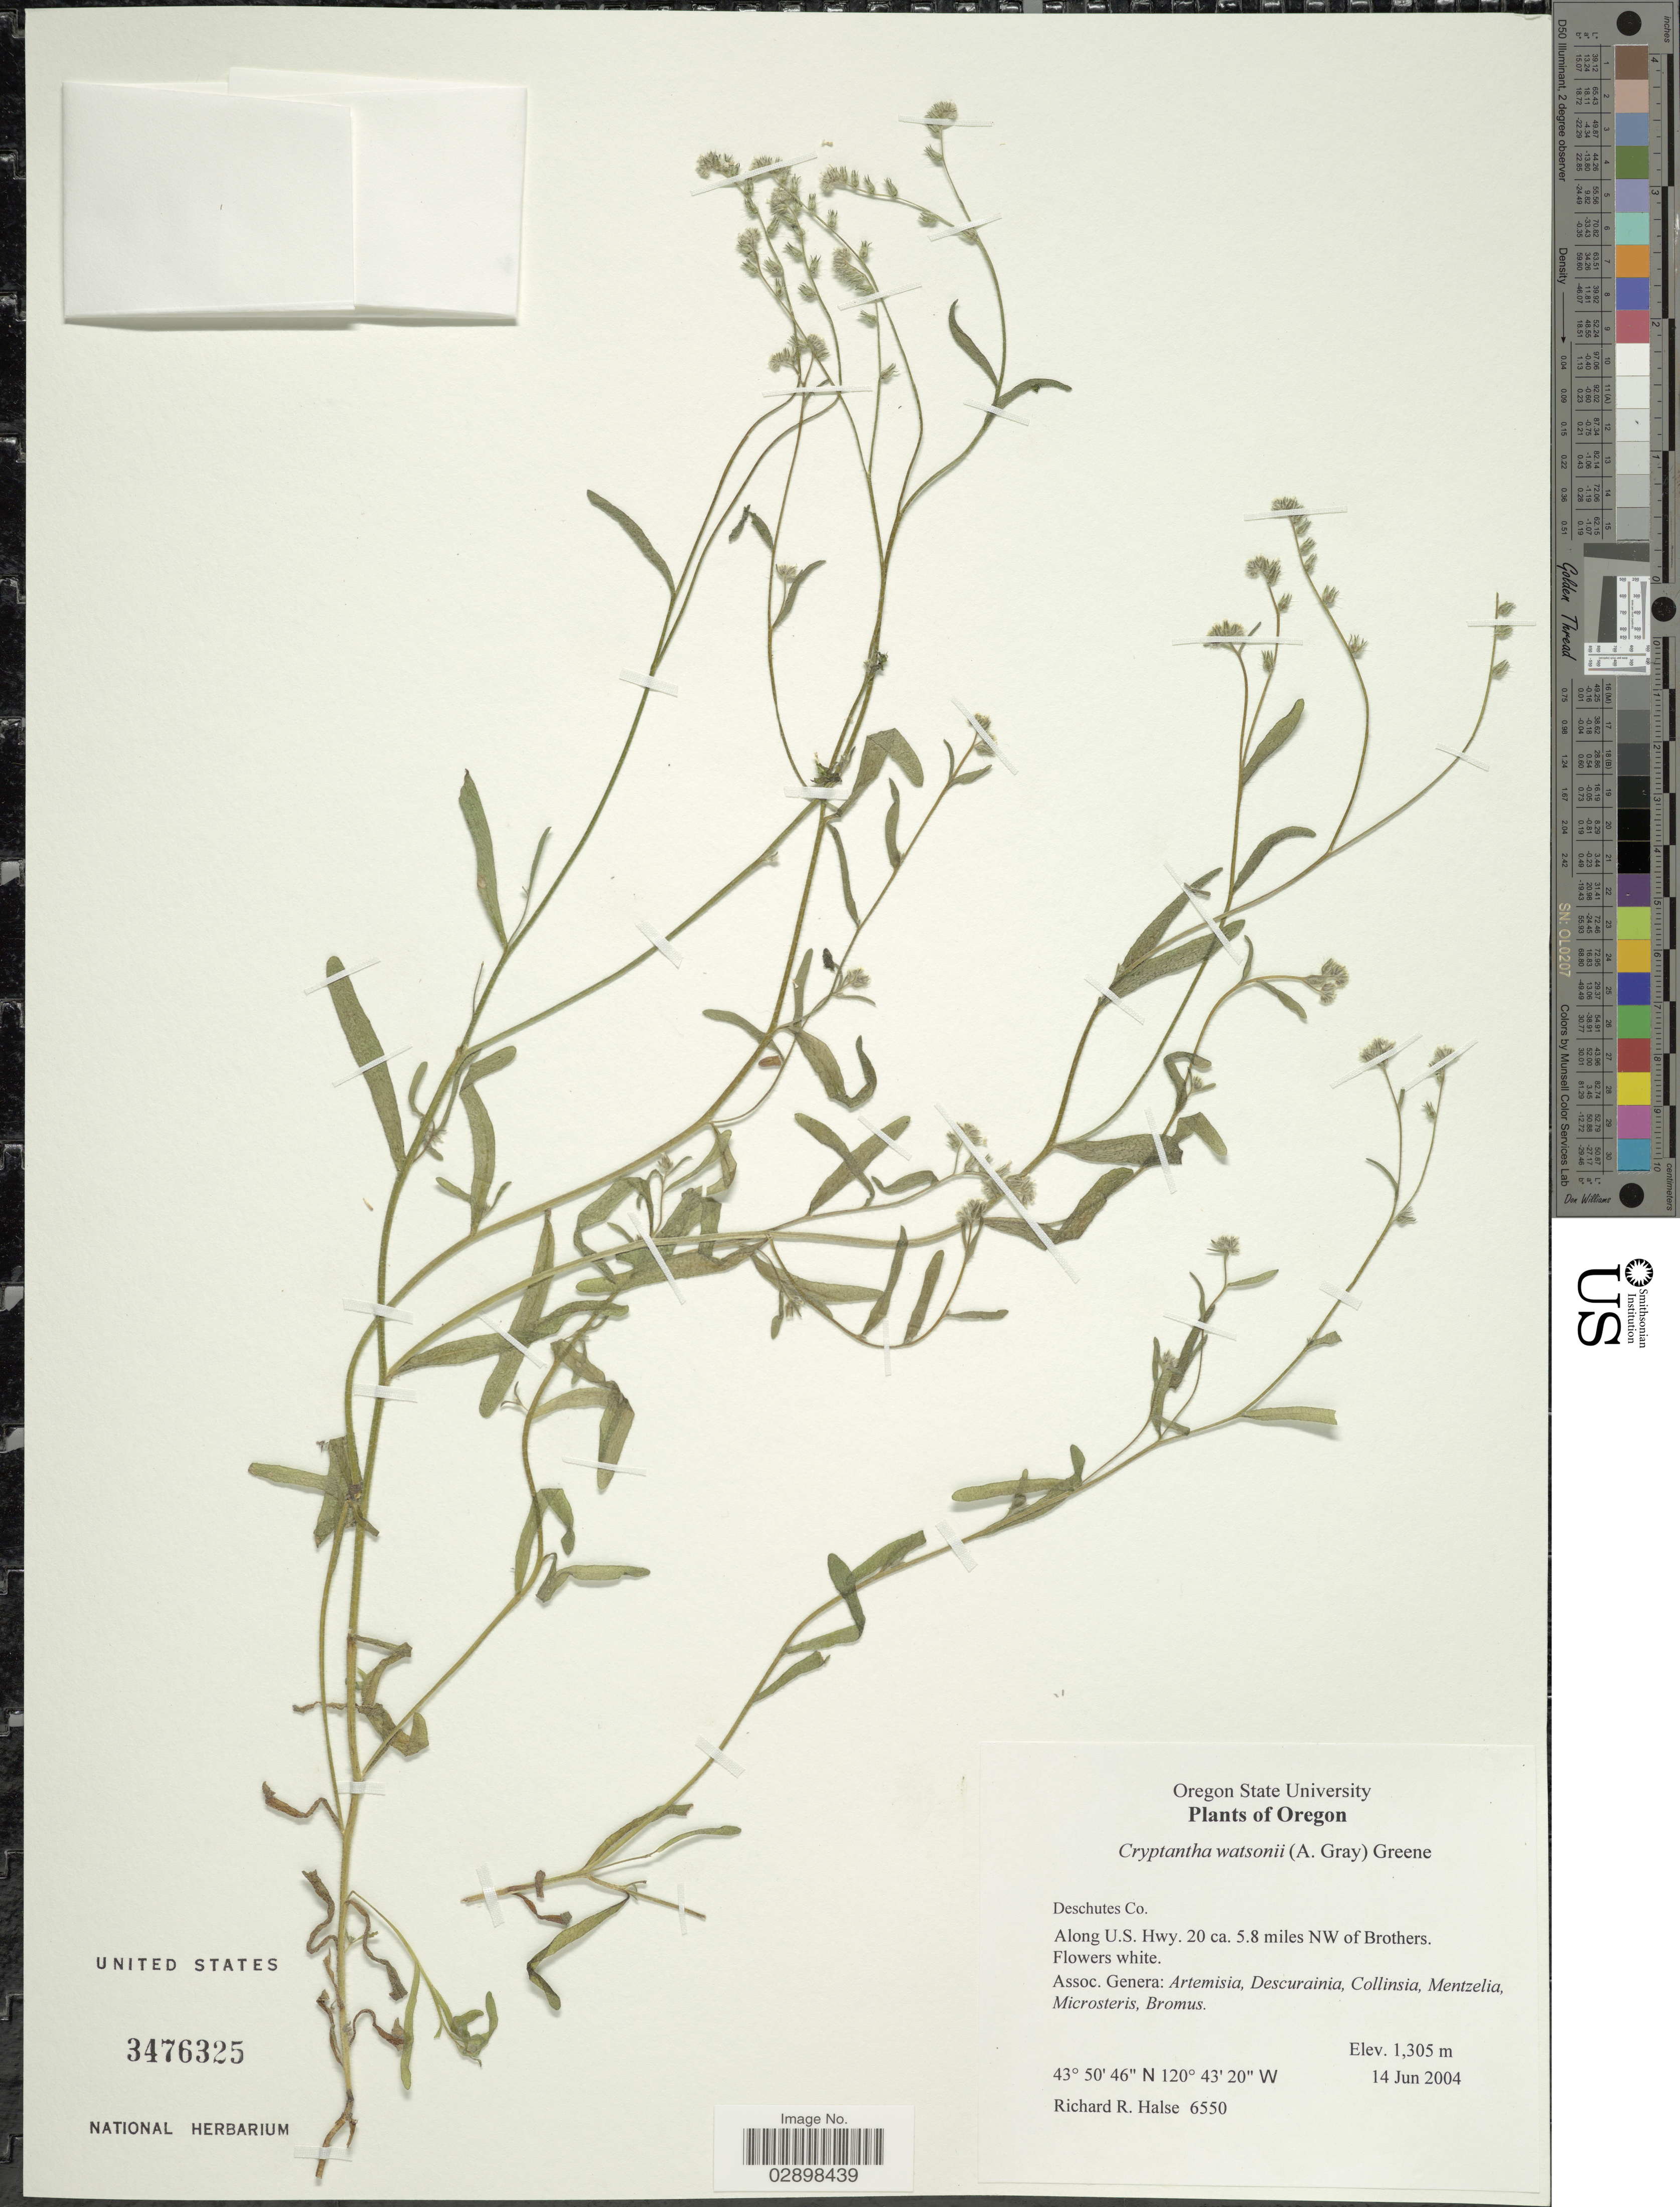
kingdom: Plantae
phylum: Tracheophyta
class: Magnoliopsida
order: Boraginales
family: Boraginaceae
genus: Cryptantha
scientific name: Cryptantha watsonii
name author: (A. Gray) Greene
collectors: R. Halse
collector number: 6550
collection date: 2004-06-14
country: United States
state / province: Oregon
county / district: Deschutes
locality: Deschutes Co. Along U.S. Hwy, 20 ca. 5.8 miles NW of Brothers.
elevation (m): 1305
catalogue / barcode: US 3476325